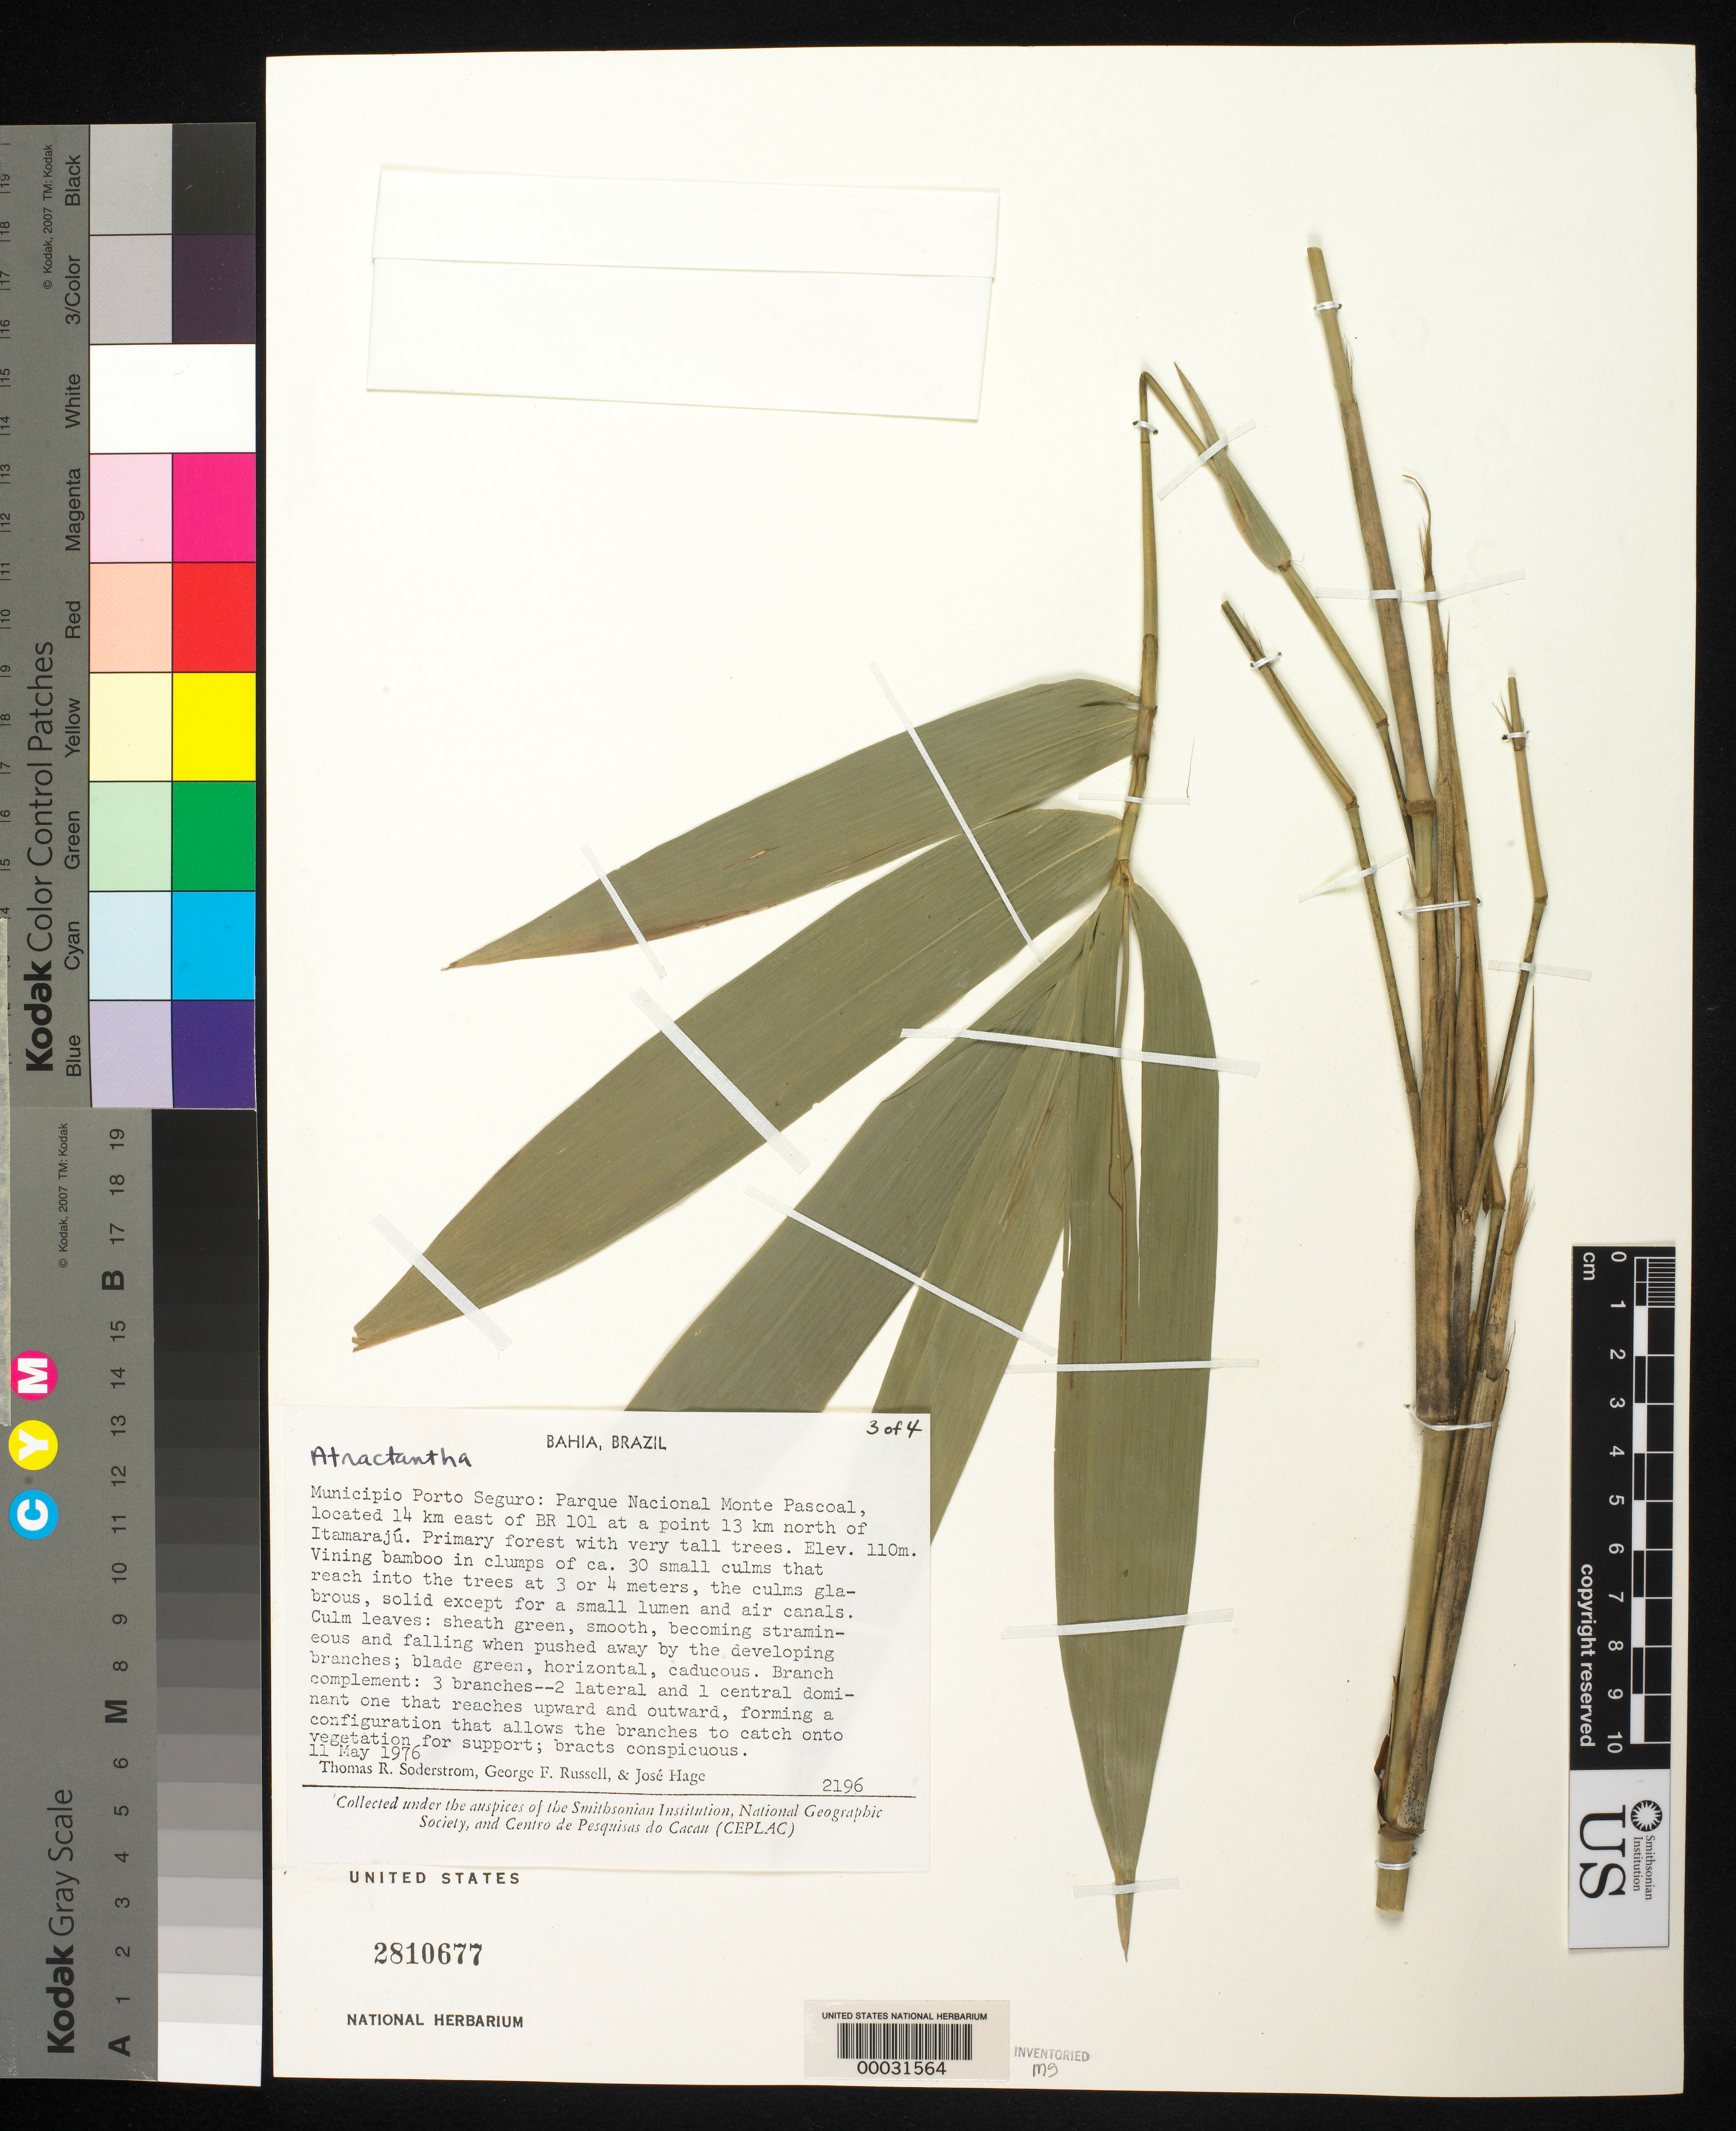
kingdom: Plantae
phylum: Tracheophyta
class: Liliopsida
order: Poales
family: Poaceae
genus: Athroostachys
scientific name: Athroostachys capitata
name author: (Hook.) Benth.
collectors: T. R. Soderstrom, G. Russell & J. Hage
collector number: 2196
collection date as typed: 11 May 1976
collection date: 1976-05-11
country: Brazil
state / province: Bahia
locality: Porto seguro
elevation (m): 110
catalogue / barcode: US 2810677